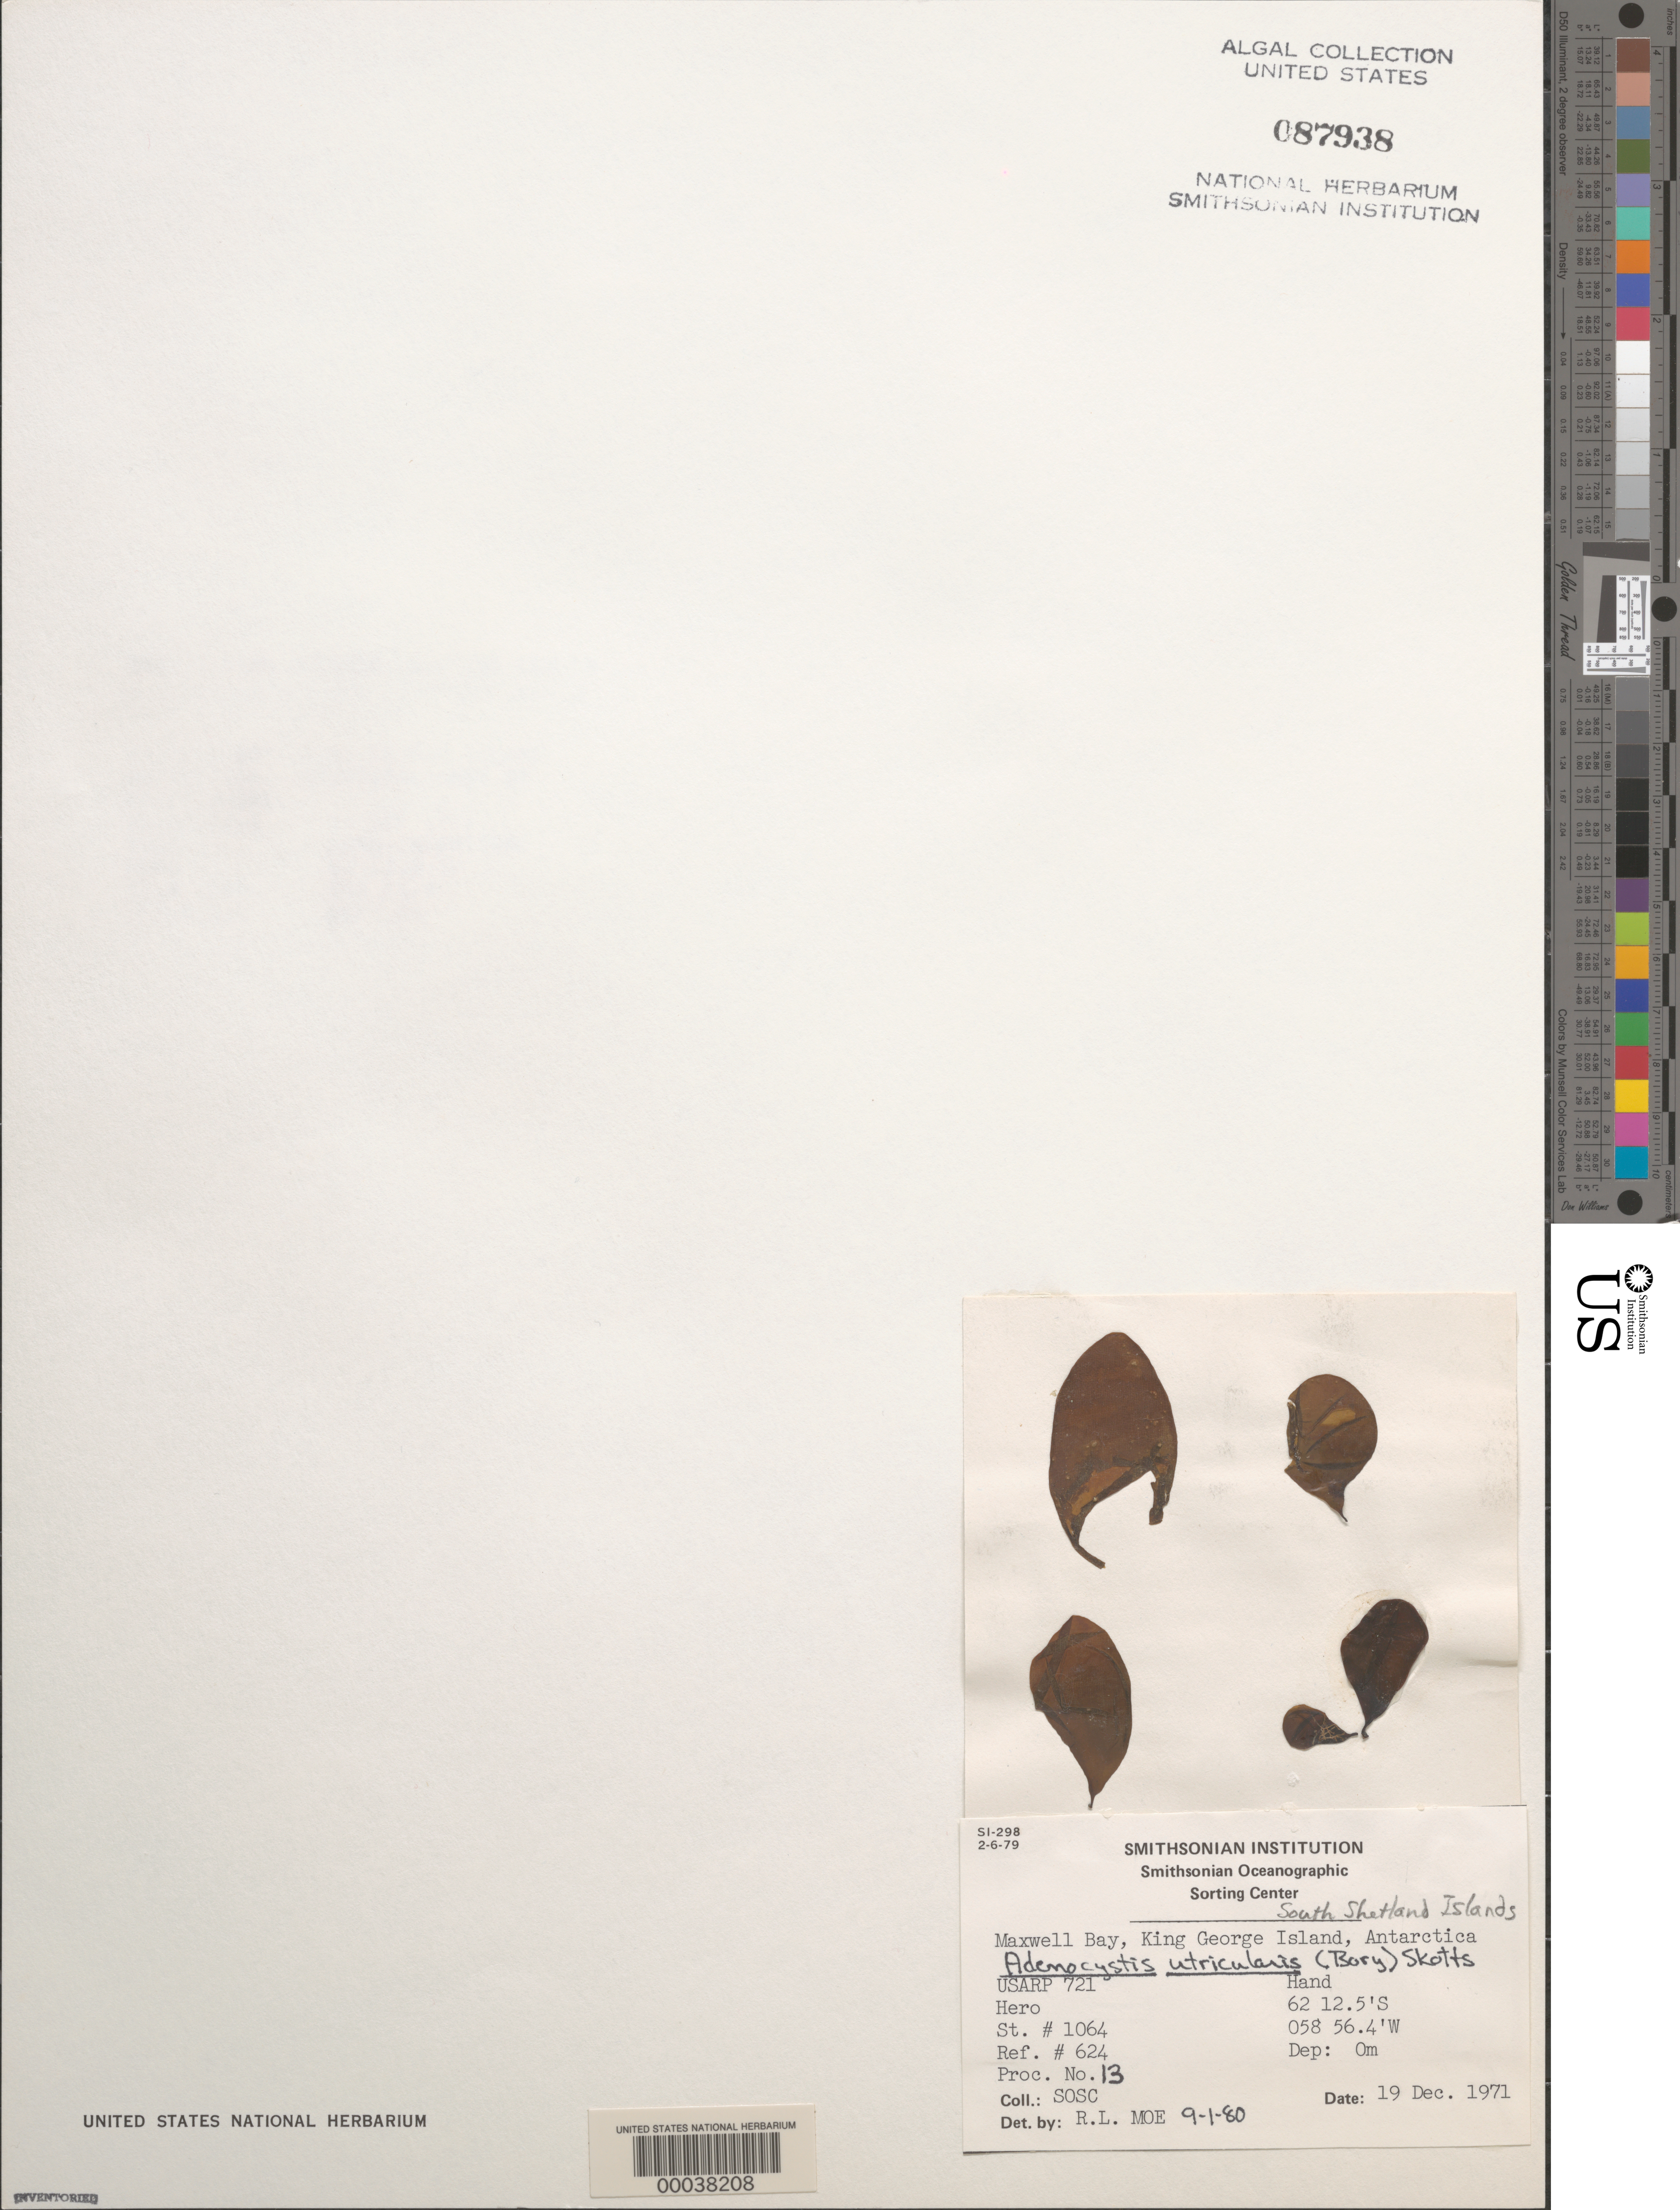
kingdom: Chromista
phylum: Ochrophyta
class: Phaeophyceae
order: Ectocarpales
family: Adenocystaceae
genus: Adenocystis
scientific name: Adenocystis utricularis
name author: (Bory) Skottsberg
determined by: Moe, R. L.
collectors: SOSC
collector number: Station 1064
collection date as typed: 19 Dec 1971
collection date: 1971-12-19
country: Antarctica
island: King George Island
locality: Maxwell Bay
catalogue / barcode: US 87938